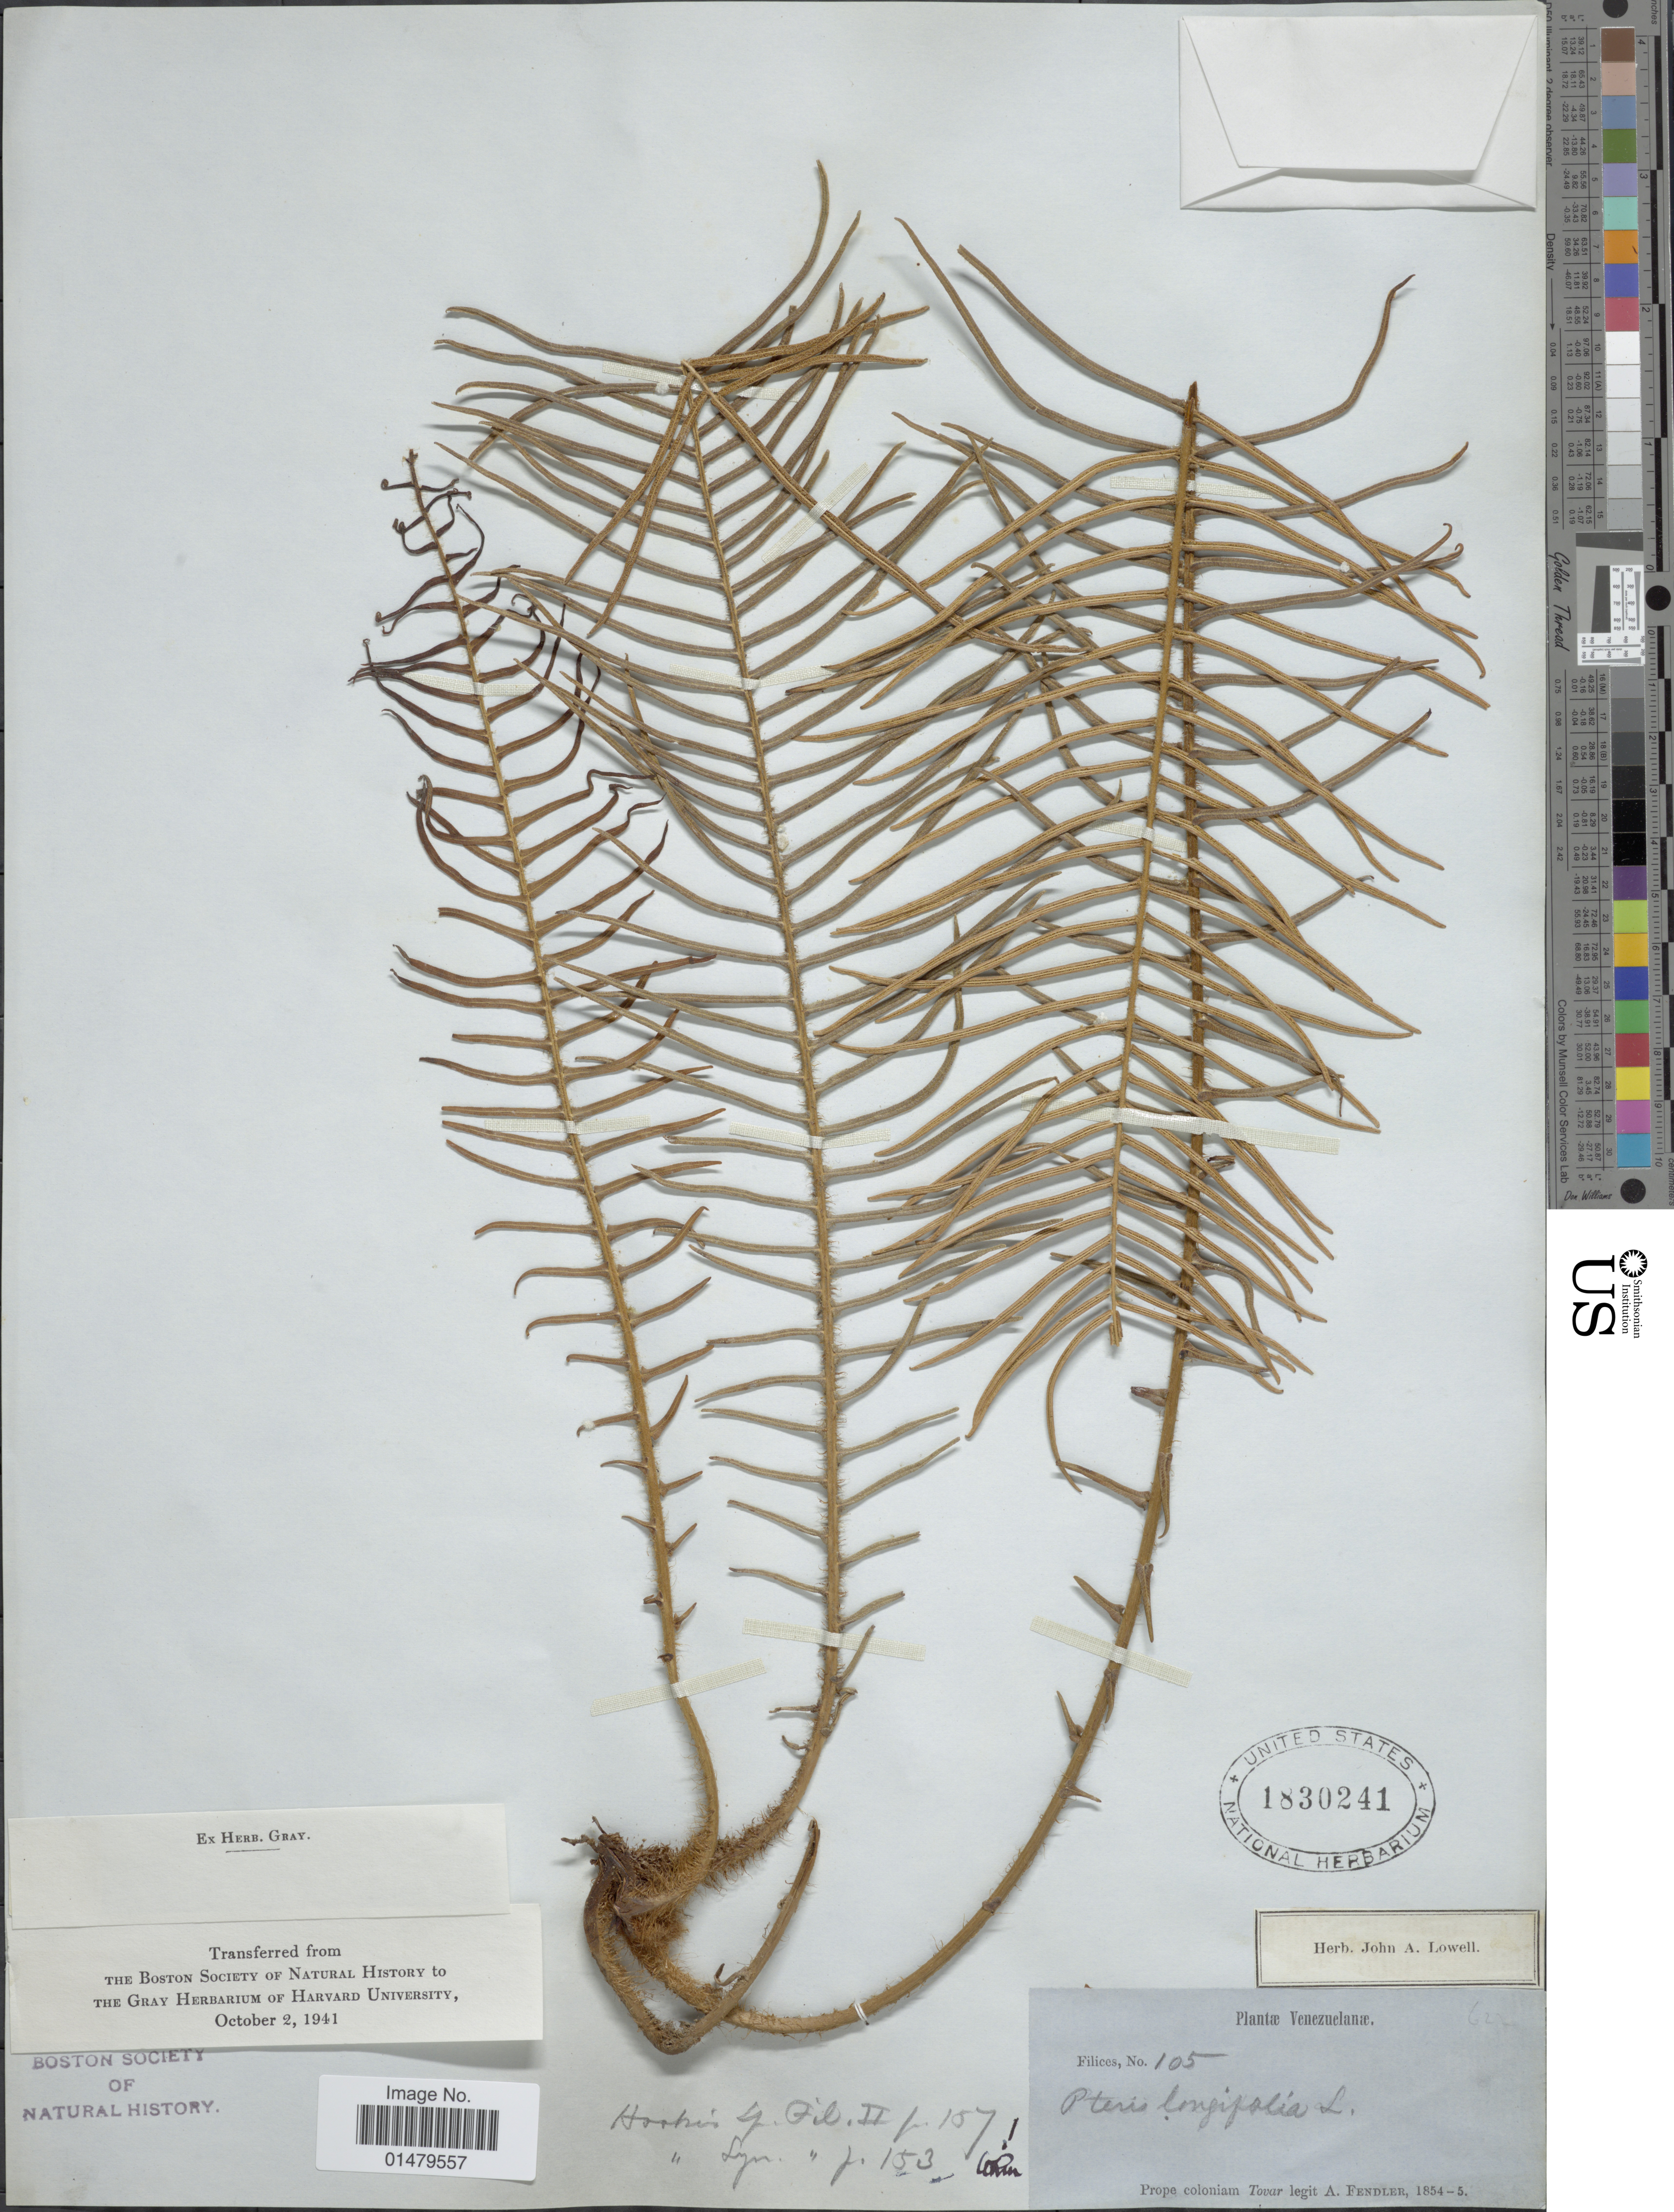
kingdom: Plantae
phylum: Tracheophyta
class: Polypodiopsida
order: Polypodiales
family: Pteridaceae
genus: Pteris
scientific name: Pteris longifolia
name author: L.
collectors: A. Fendler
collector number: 105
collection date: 1854/1855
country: Venezuela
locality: Plantae Venezuelanae. Prope coloniam Tovar.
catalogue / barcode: US 1830241